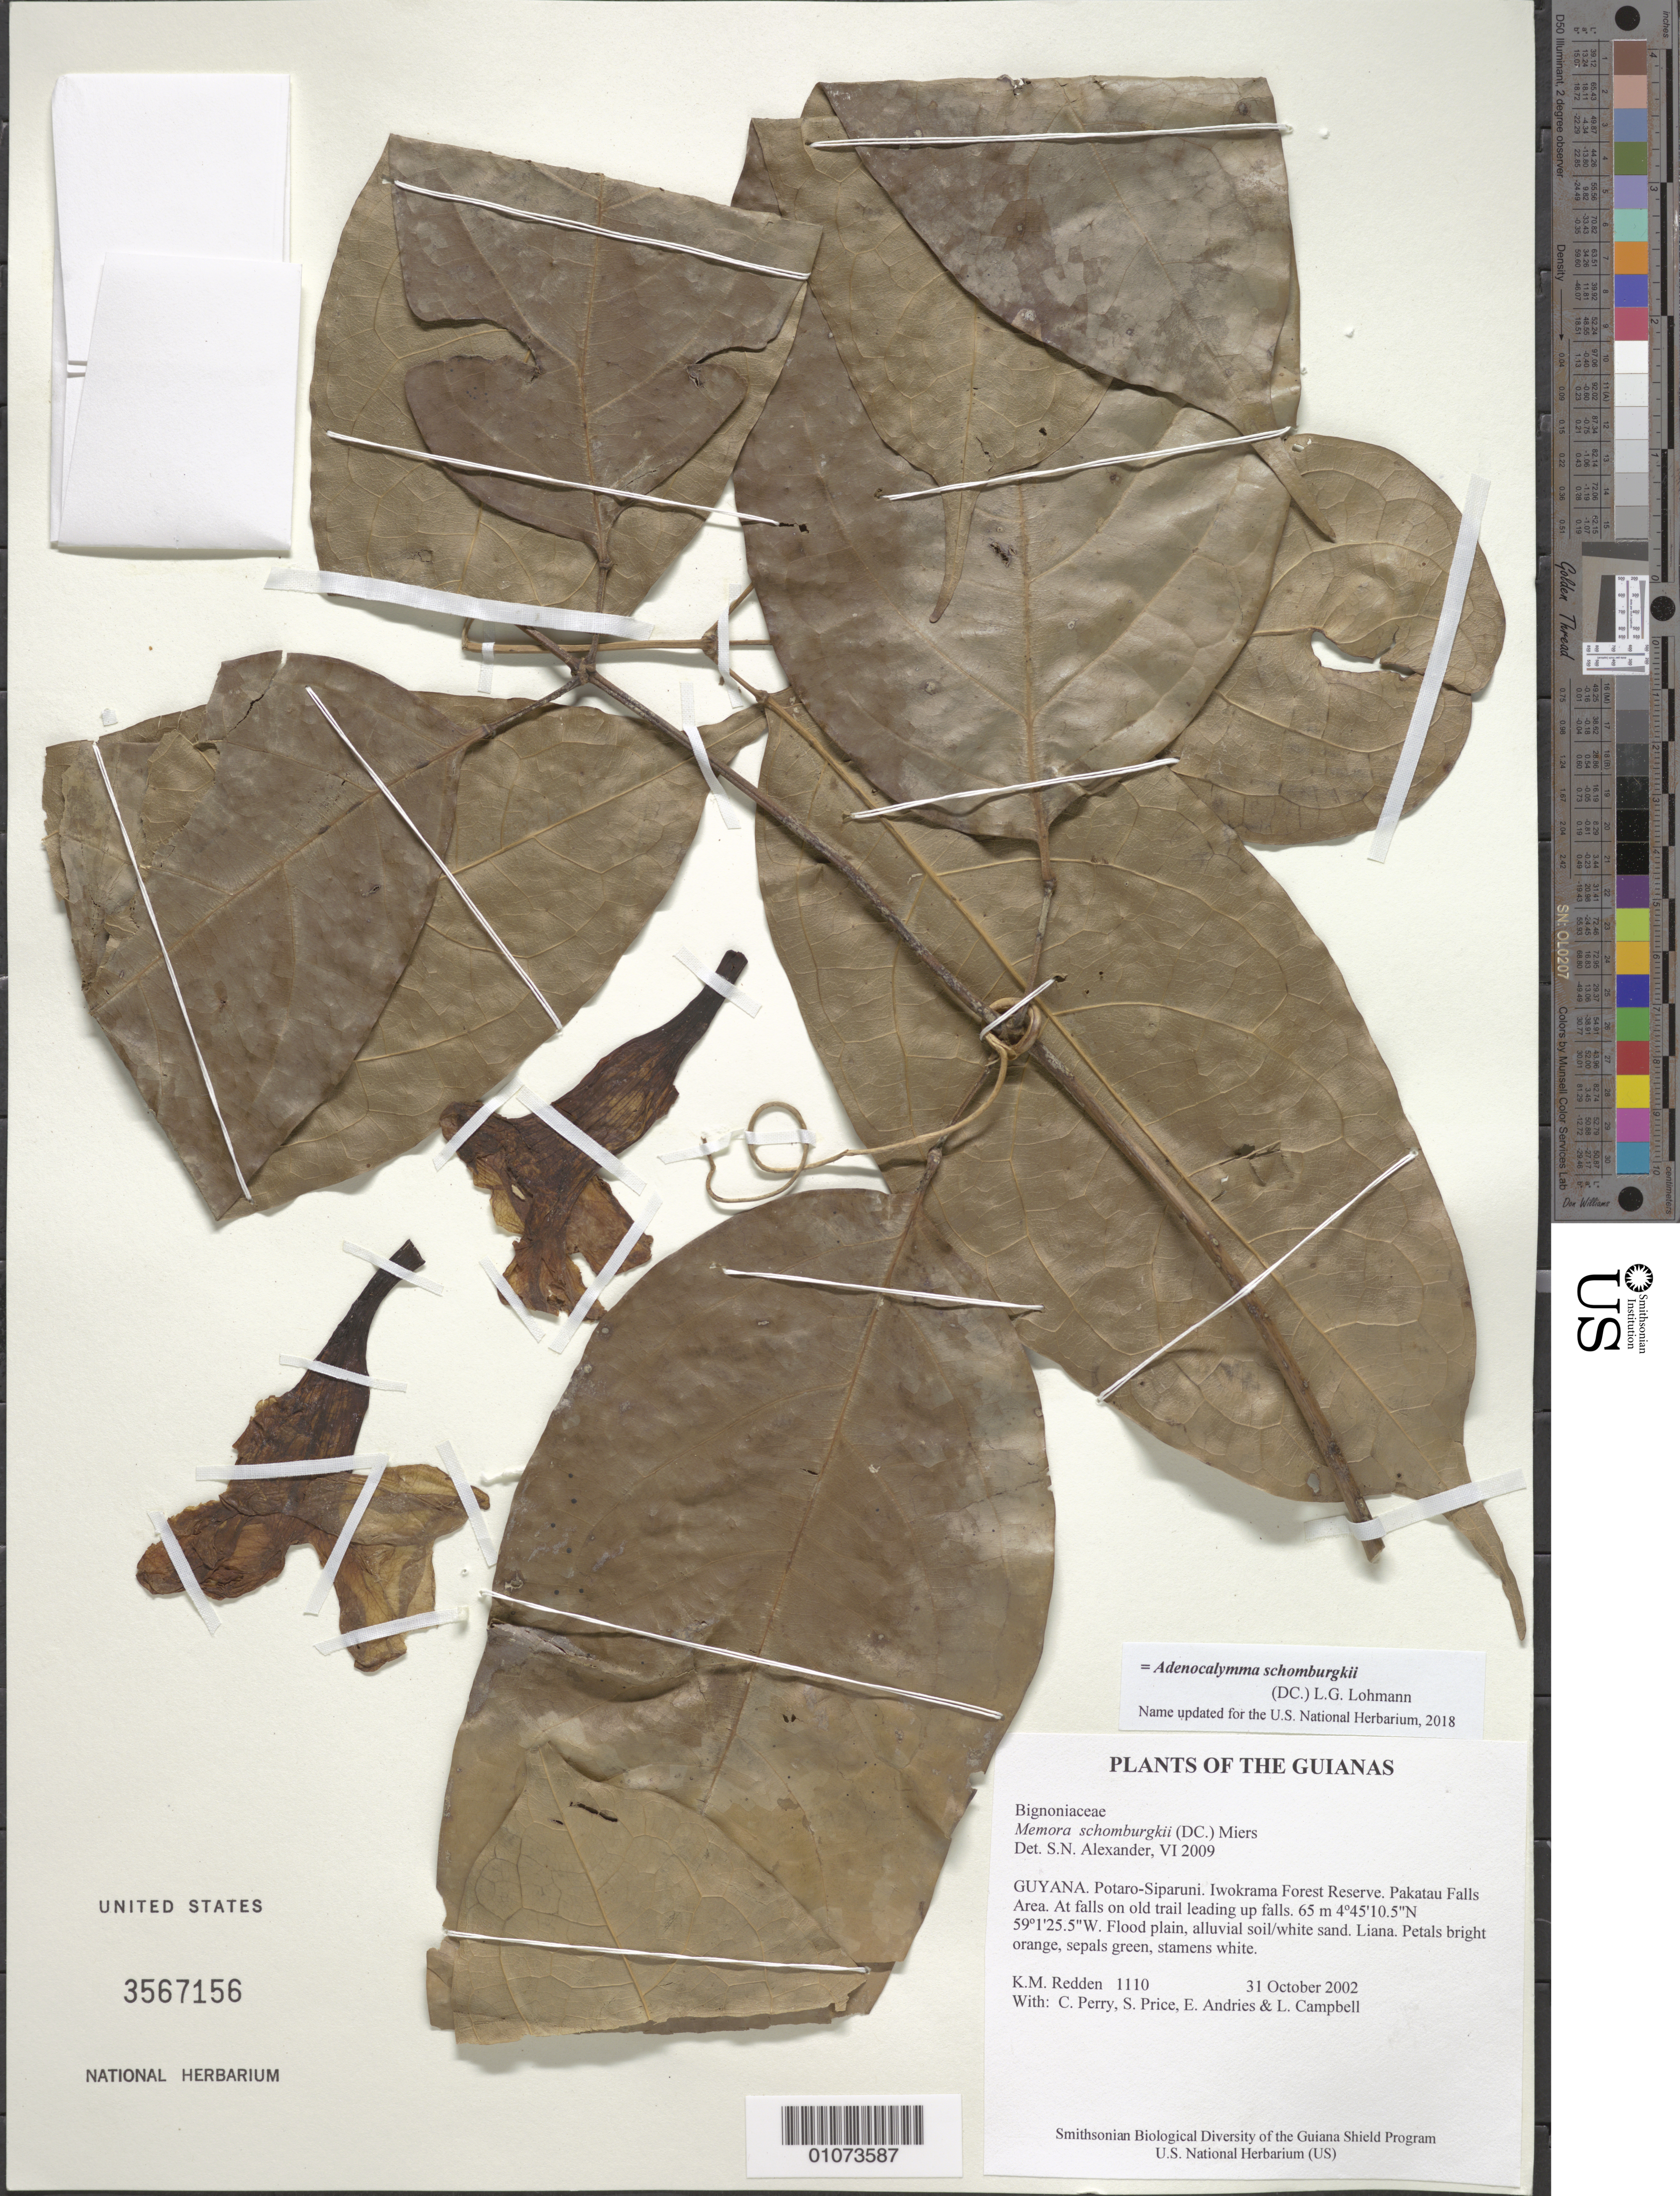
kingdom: Plantae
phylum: Tracheophyta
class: Magnoliopsida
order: Lamiales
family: Bignoniaceae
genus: Adenocalymma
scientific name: Adenocalymma schomburgkii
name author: (DC.) L.G. Lohmann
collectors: K. M. Redden, C. Perry, S. Price, E. Andries & L. Campbell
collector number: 1110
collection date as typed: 31 October 2002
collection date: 2002-10-31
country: Guyana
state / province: Potaro-Siparuni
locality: Iwokrama Forest Reserve. Pakatau Falls Area. At falls on old trail leading up falls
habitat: Flood plain, alluvial soil/white sand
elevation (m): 65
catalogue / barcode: US 3567156